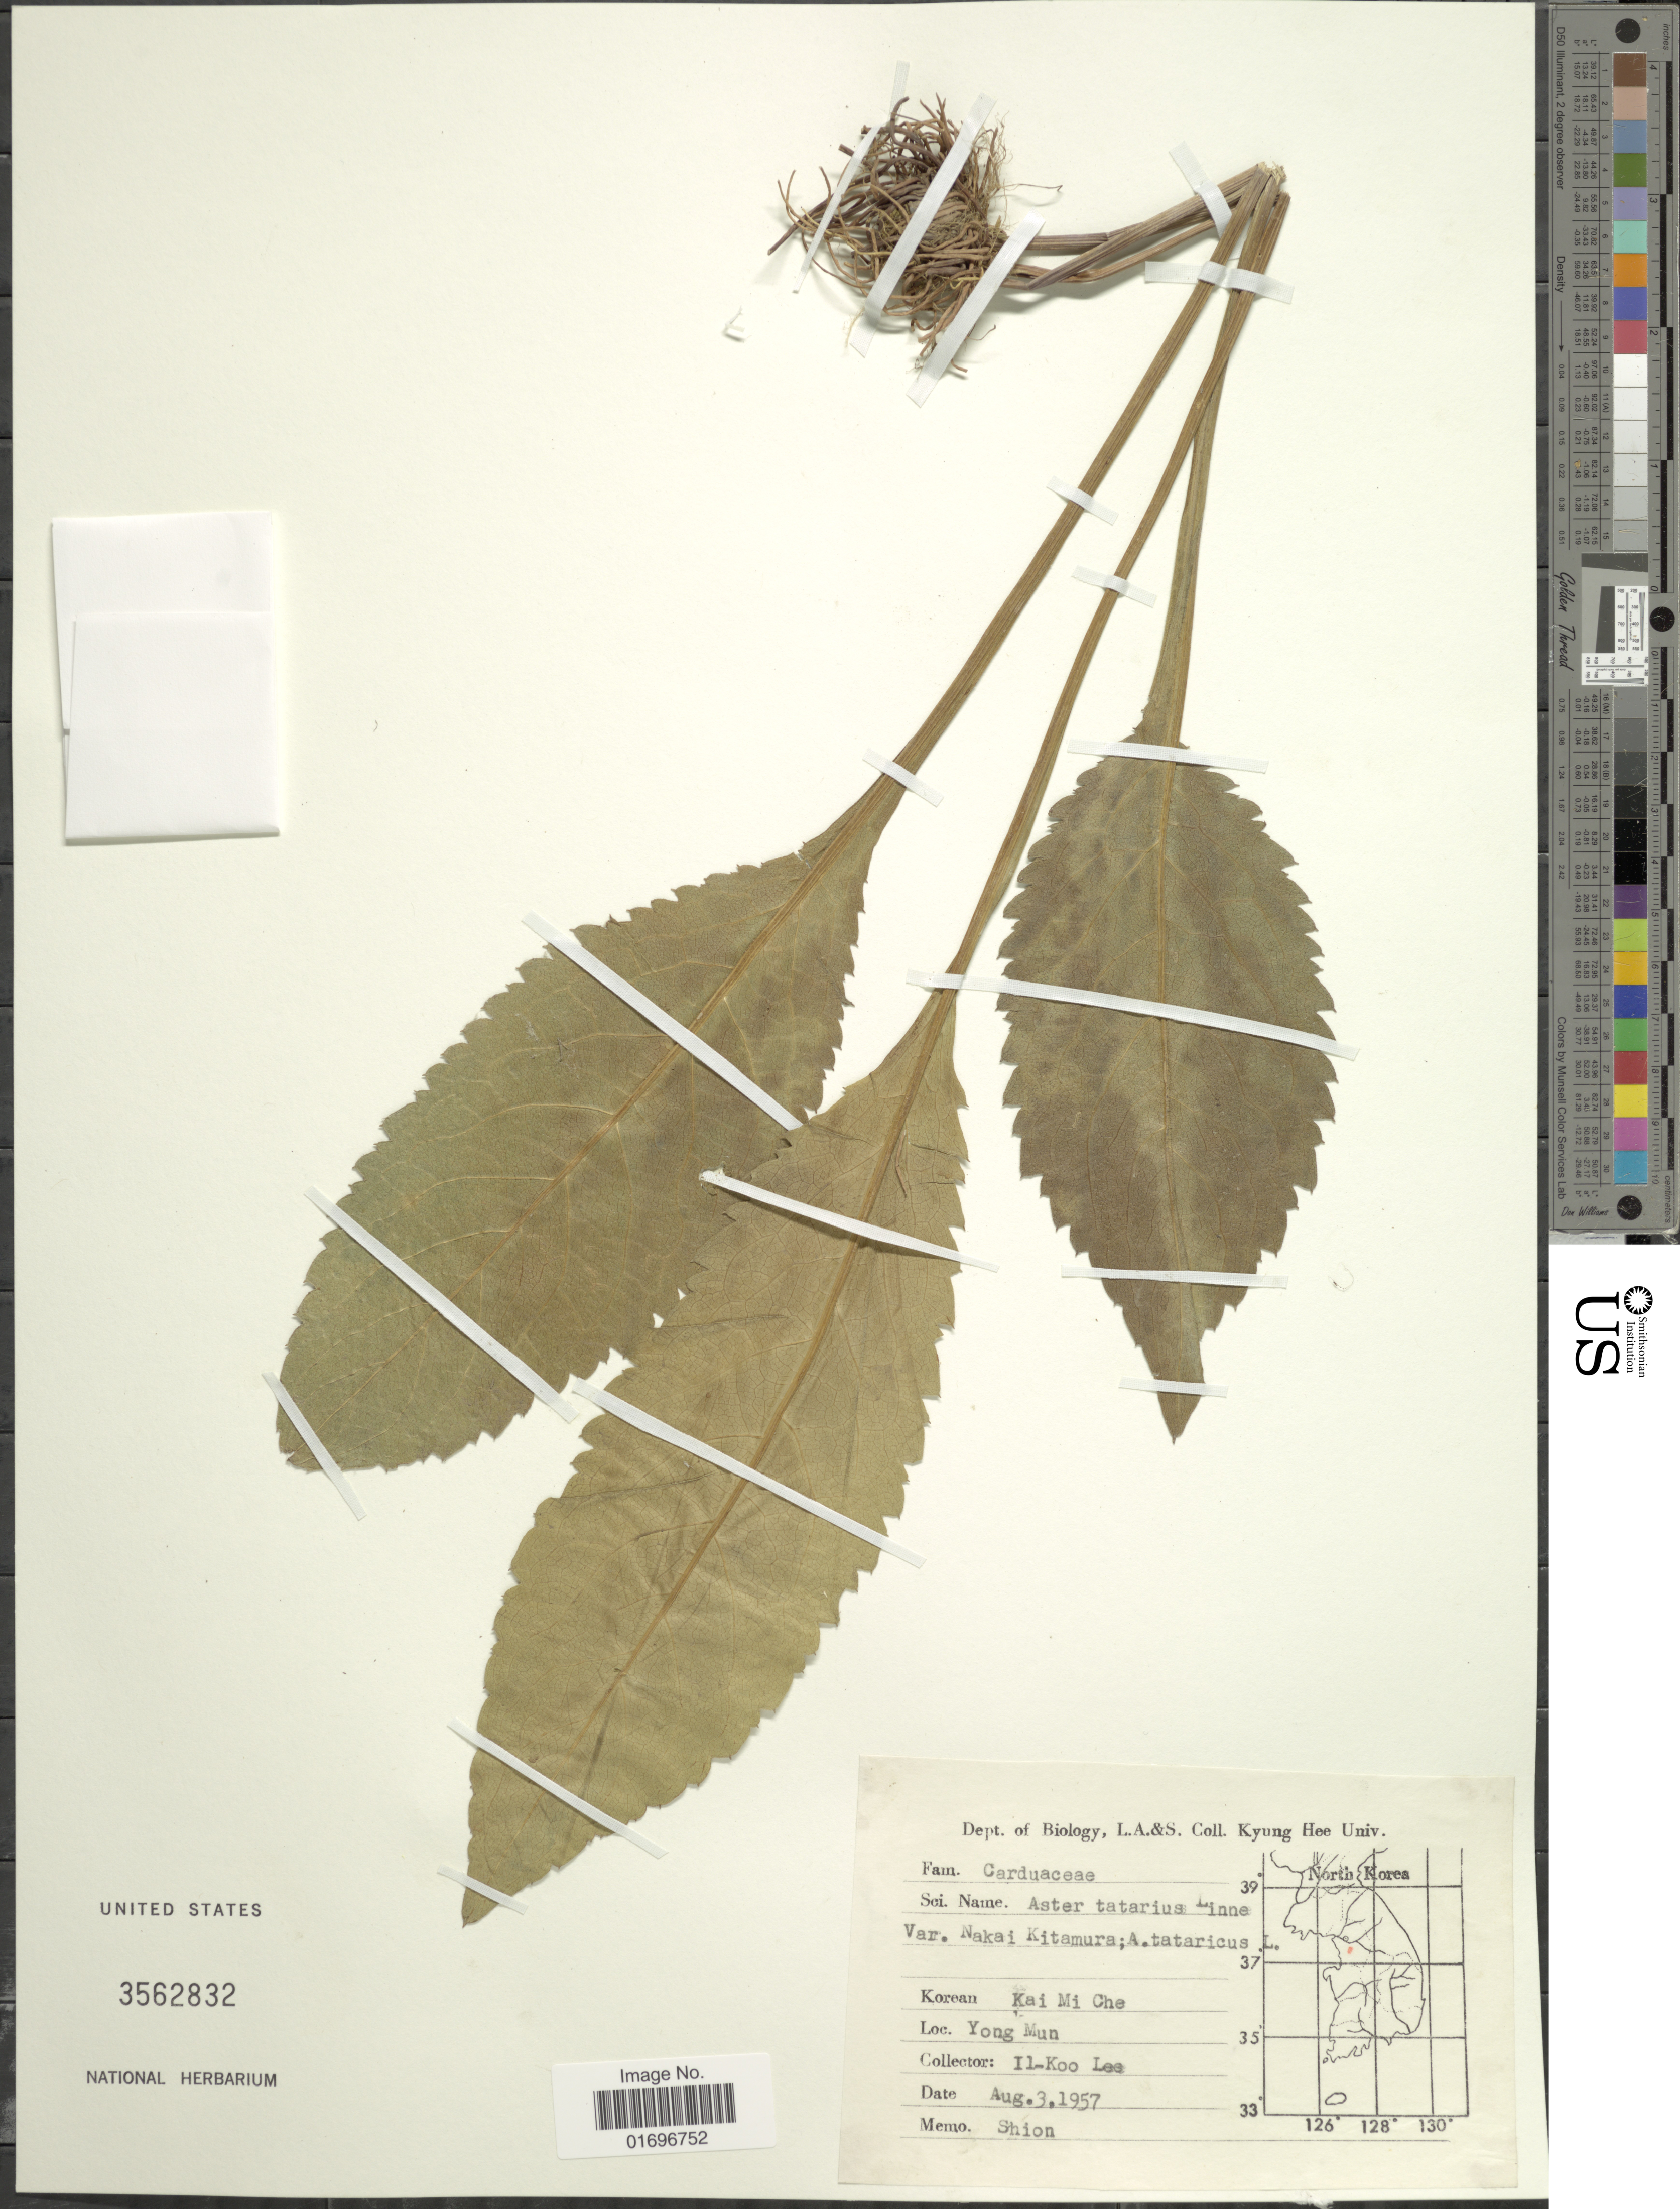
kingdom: Plantae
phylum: Tracheophyta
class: Magnoliopsida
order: Asterales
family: Asteraceae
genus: Aster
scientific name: Aster tataricus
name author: L. f.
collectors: I. Lee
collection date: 1957-08-03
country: South Korea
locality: Koreau. Kai Mi Che. Yong Mun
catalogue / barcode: US 3562832